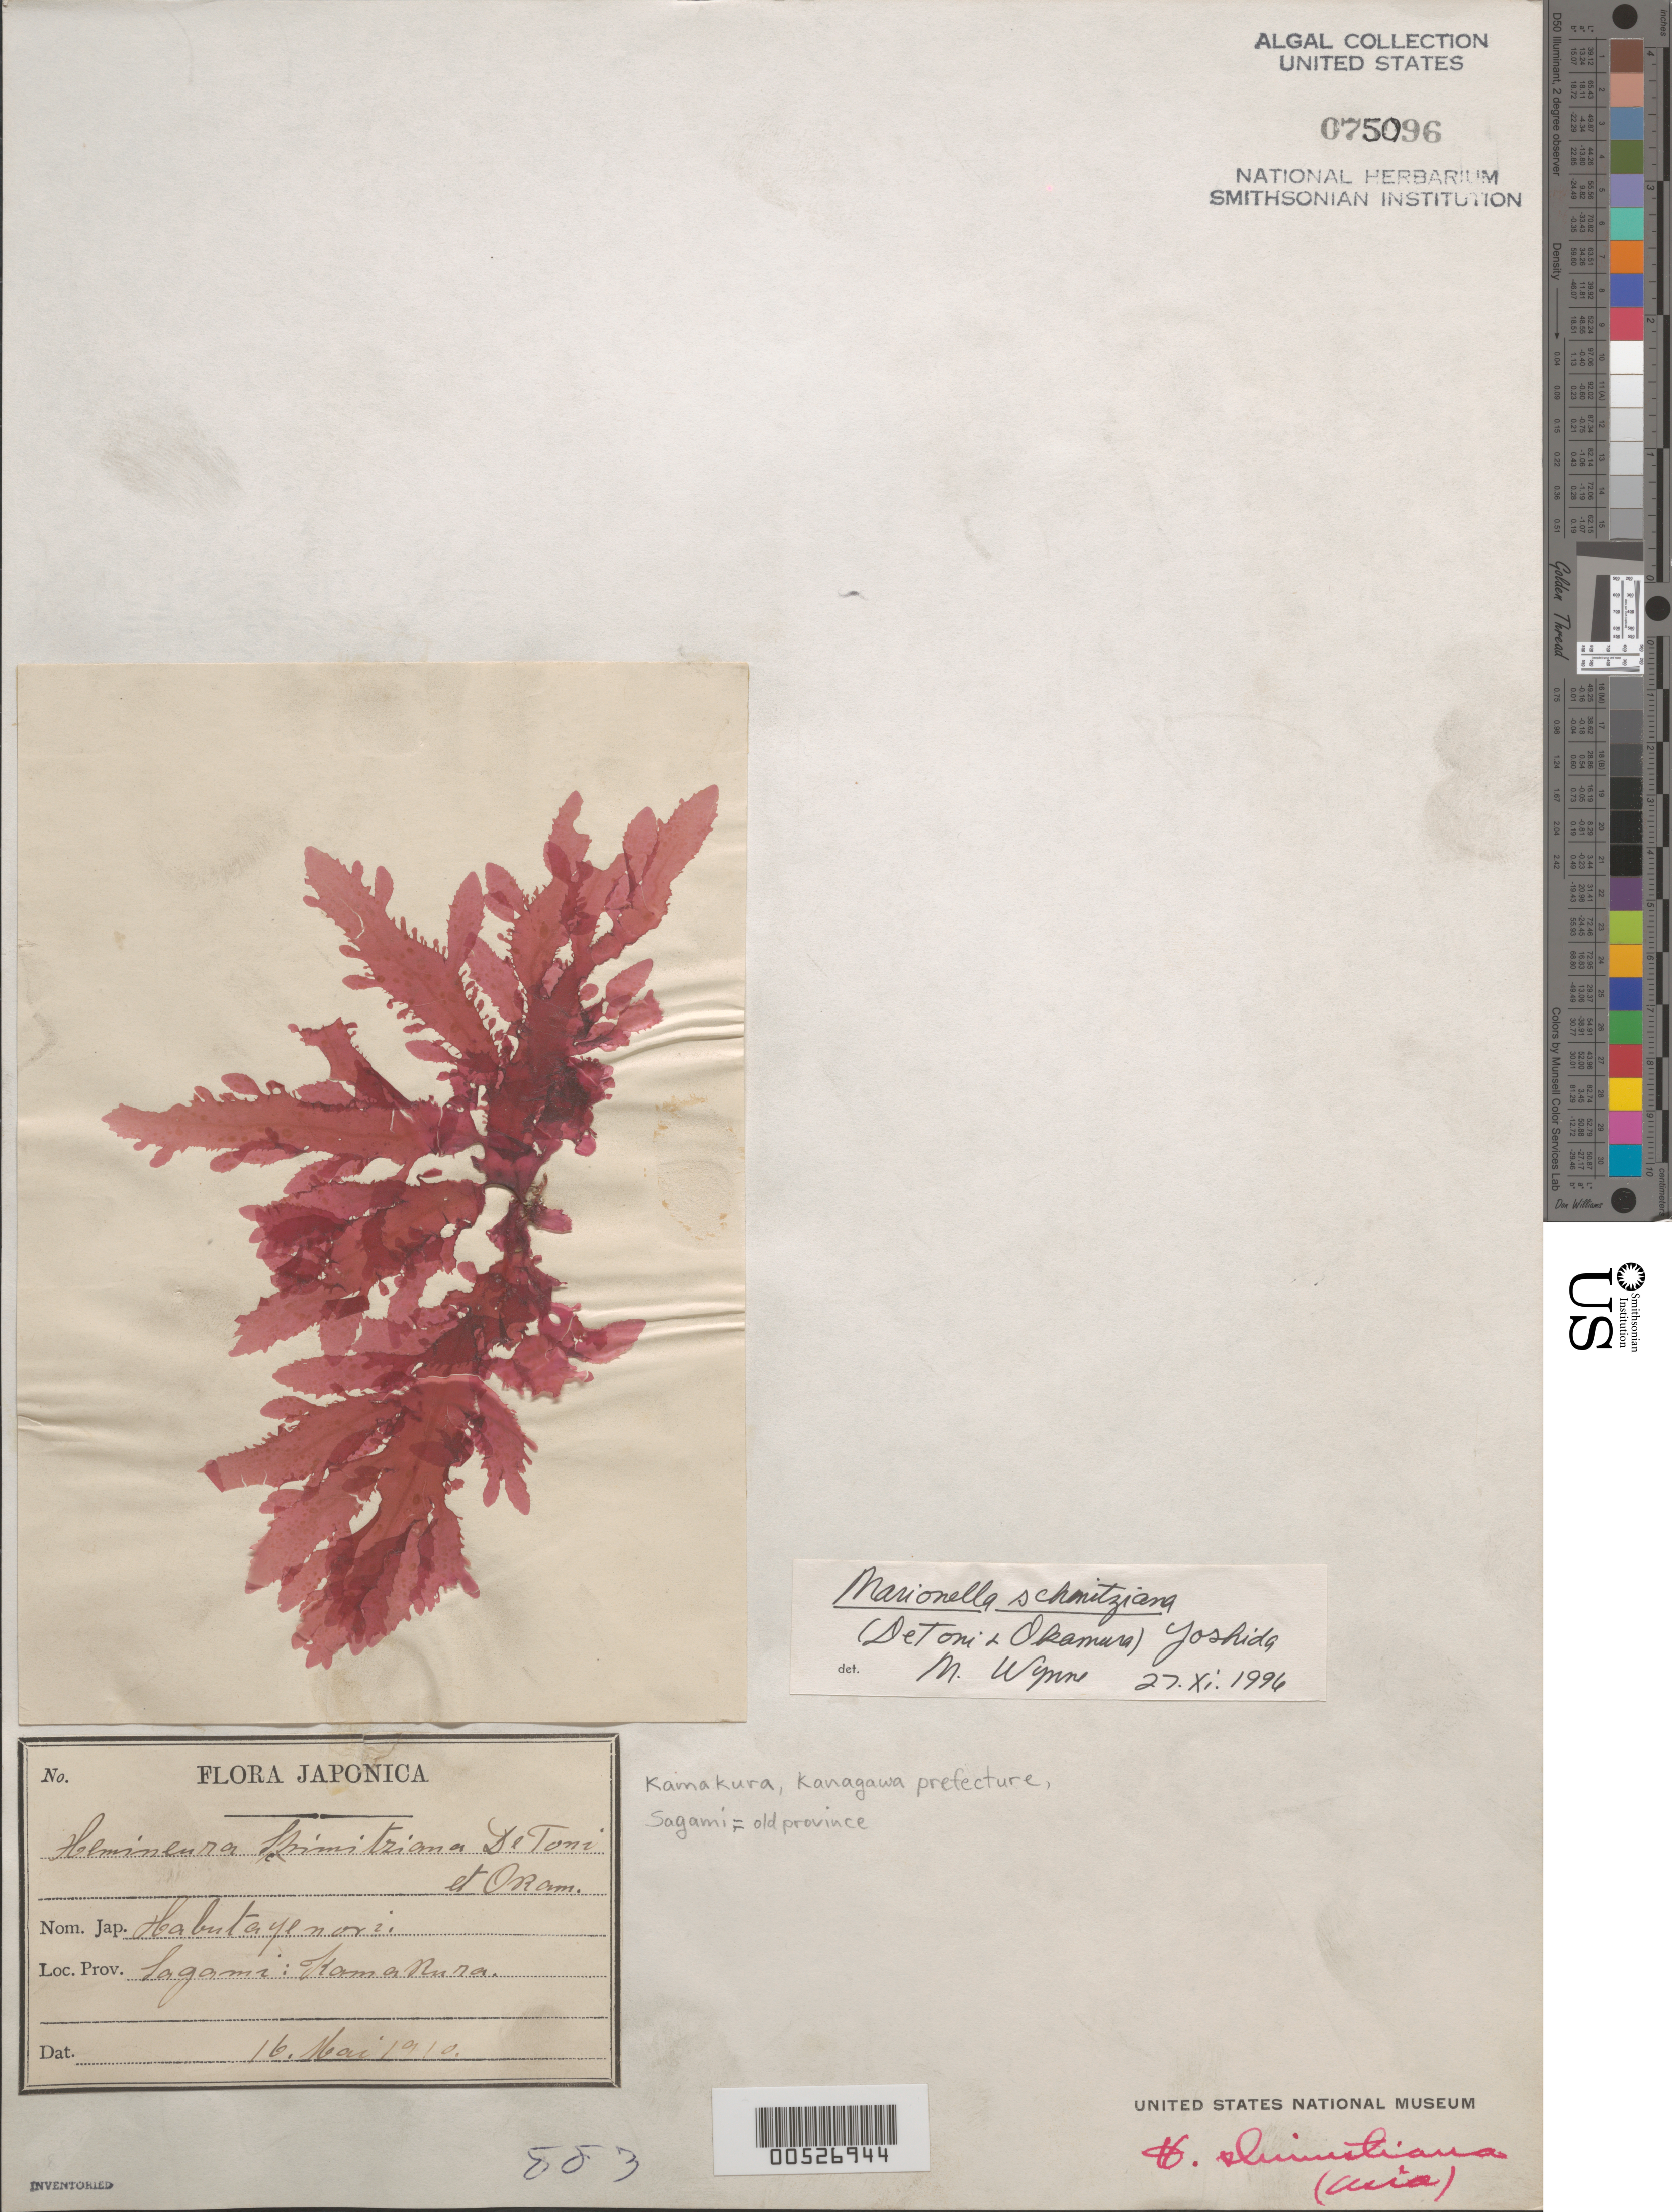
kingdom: Plantae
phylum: Rhodophyta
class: Florideophyceae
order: Ceramiales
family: Delesseriaceae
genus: Marionella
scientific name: Marionella schmitziana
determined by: Wynne, M. J.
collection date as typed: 16 May 1910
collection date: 1910-05-16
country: Japan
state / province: Kanagawa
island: Honshu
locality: Kamakura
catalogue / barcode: US 75096